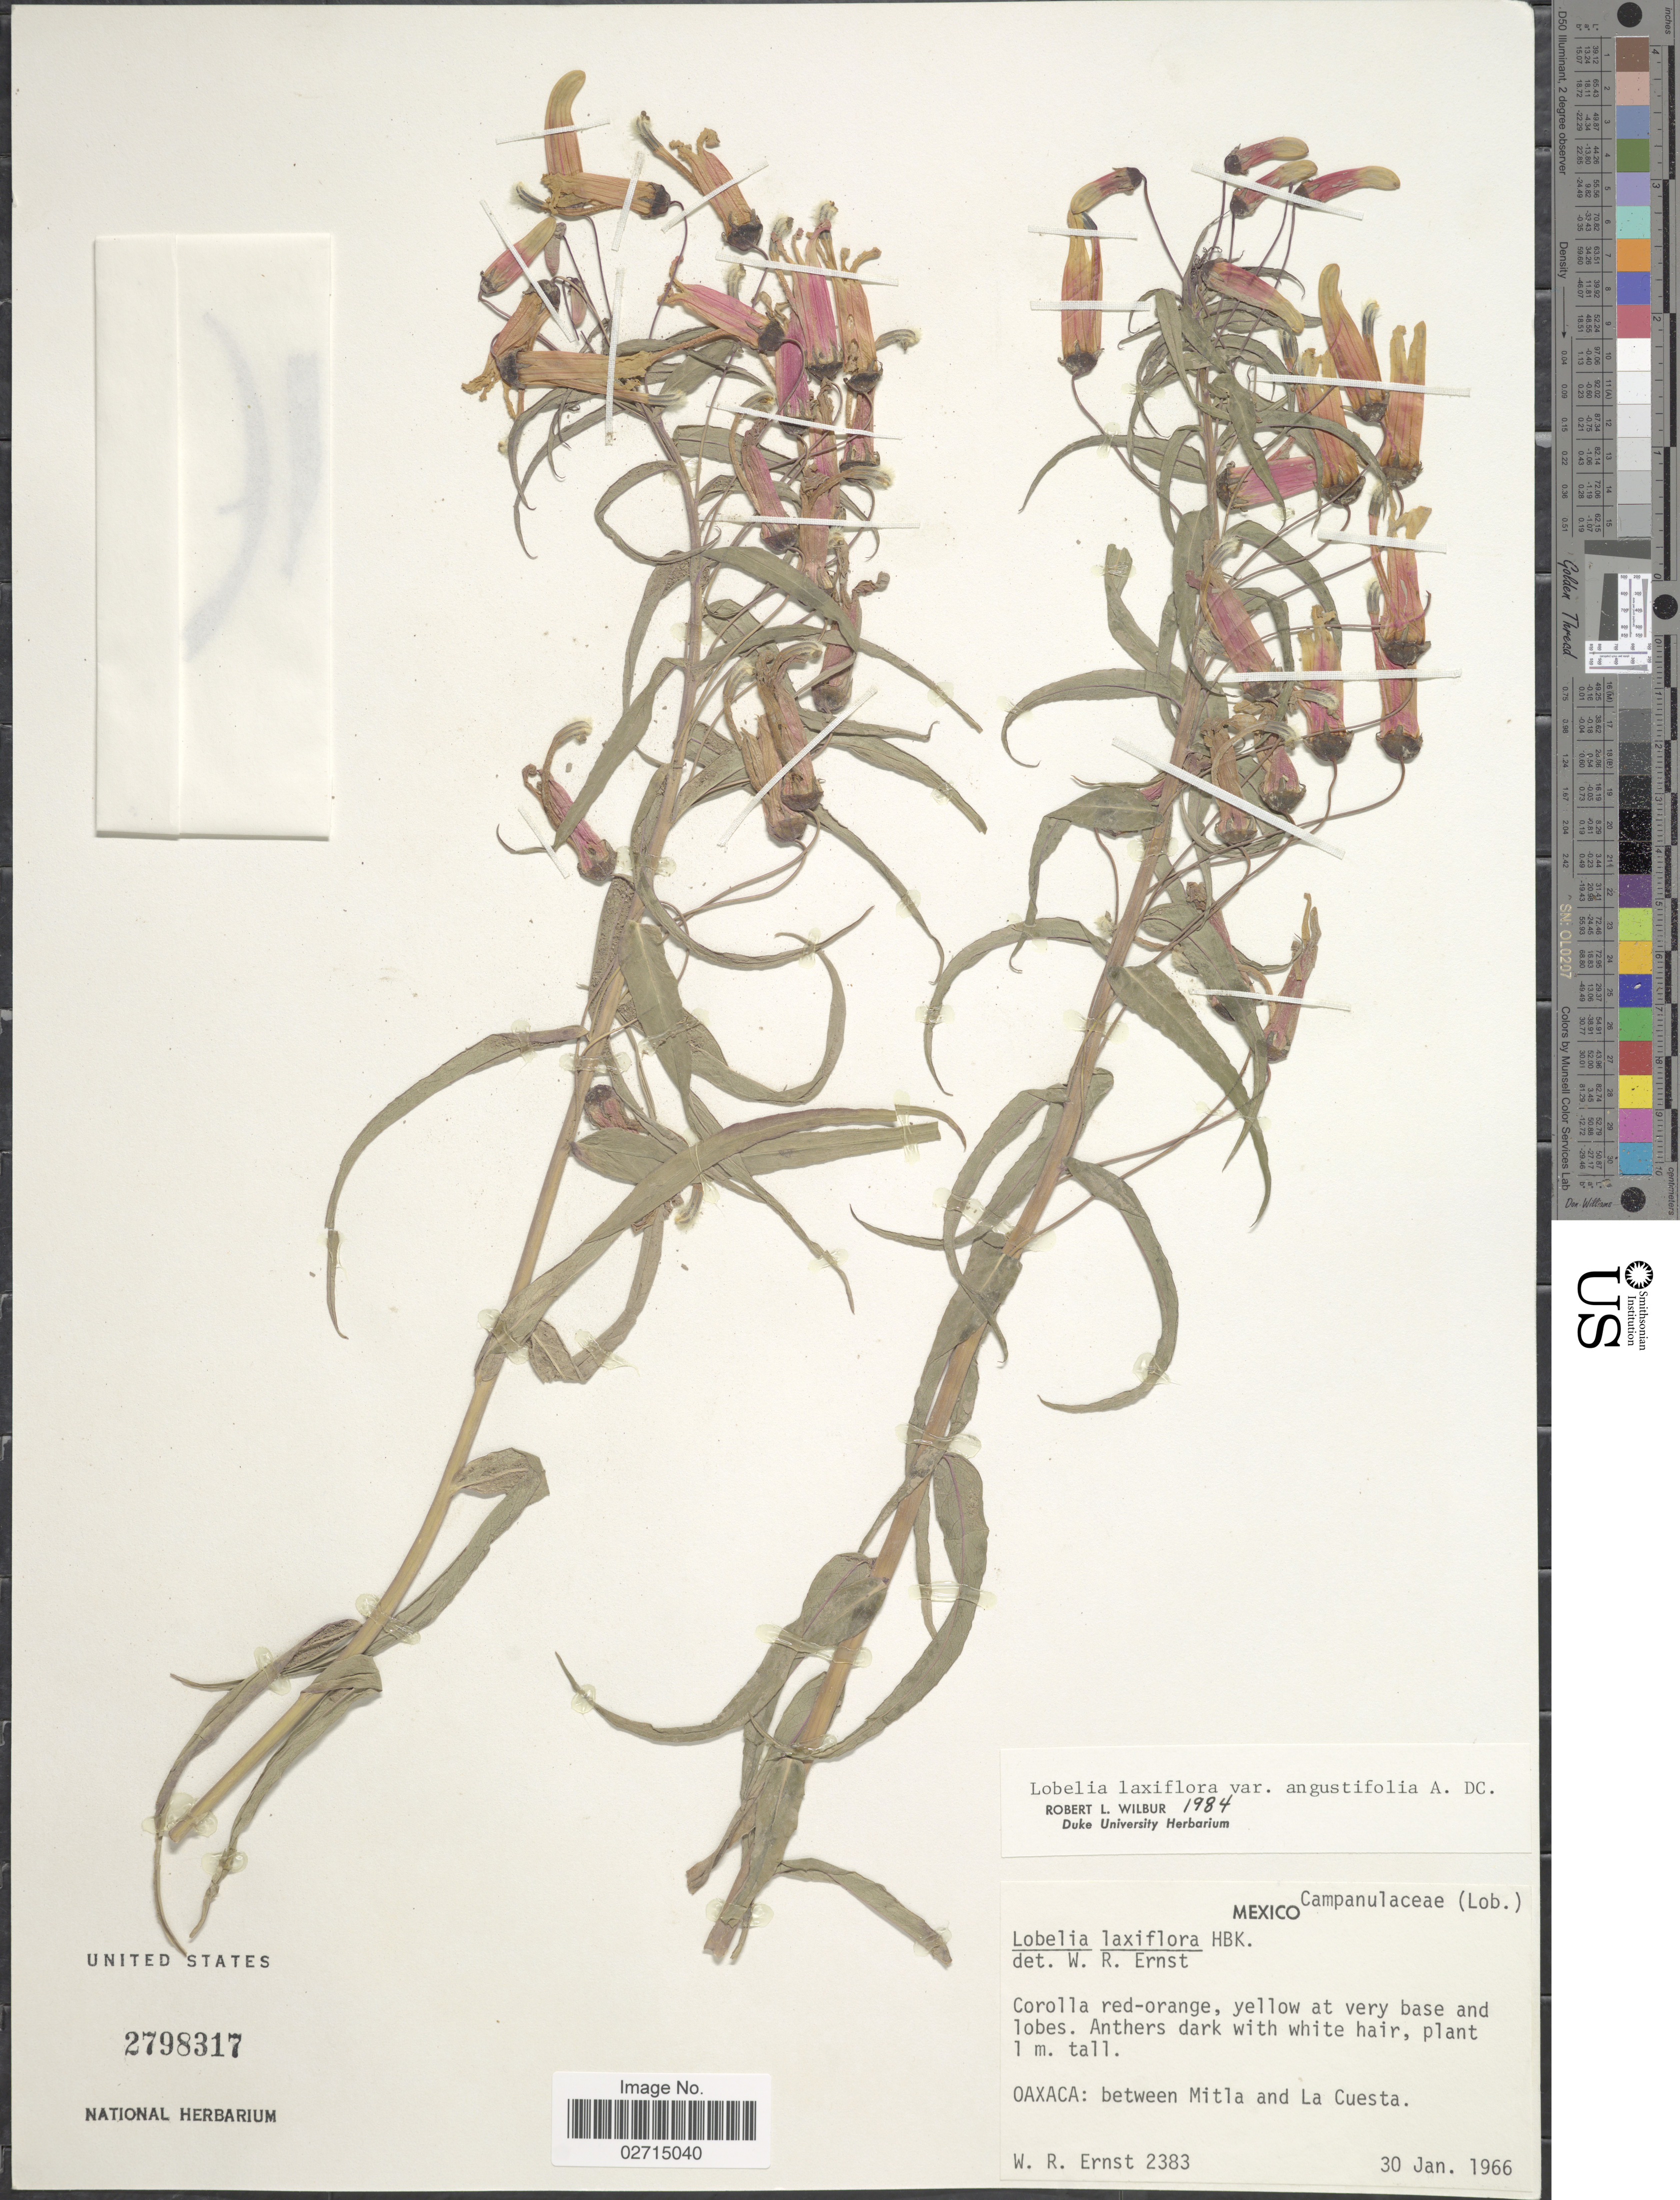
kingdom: Plantae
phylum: Tracheophyta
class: Magnoliopsida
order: Asterales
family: Campanulaceae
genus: Leptocodon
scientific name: Leptocodon laxiflora var. angustifolia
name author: A. DC.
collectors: W. R. Ernst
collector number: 2383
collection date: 1966-01-30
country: Mexico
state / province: Oaxaca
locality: Oaxaca: between Mitla and La Cuesta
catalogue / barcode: US 2798317